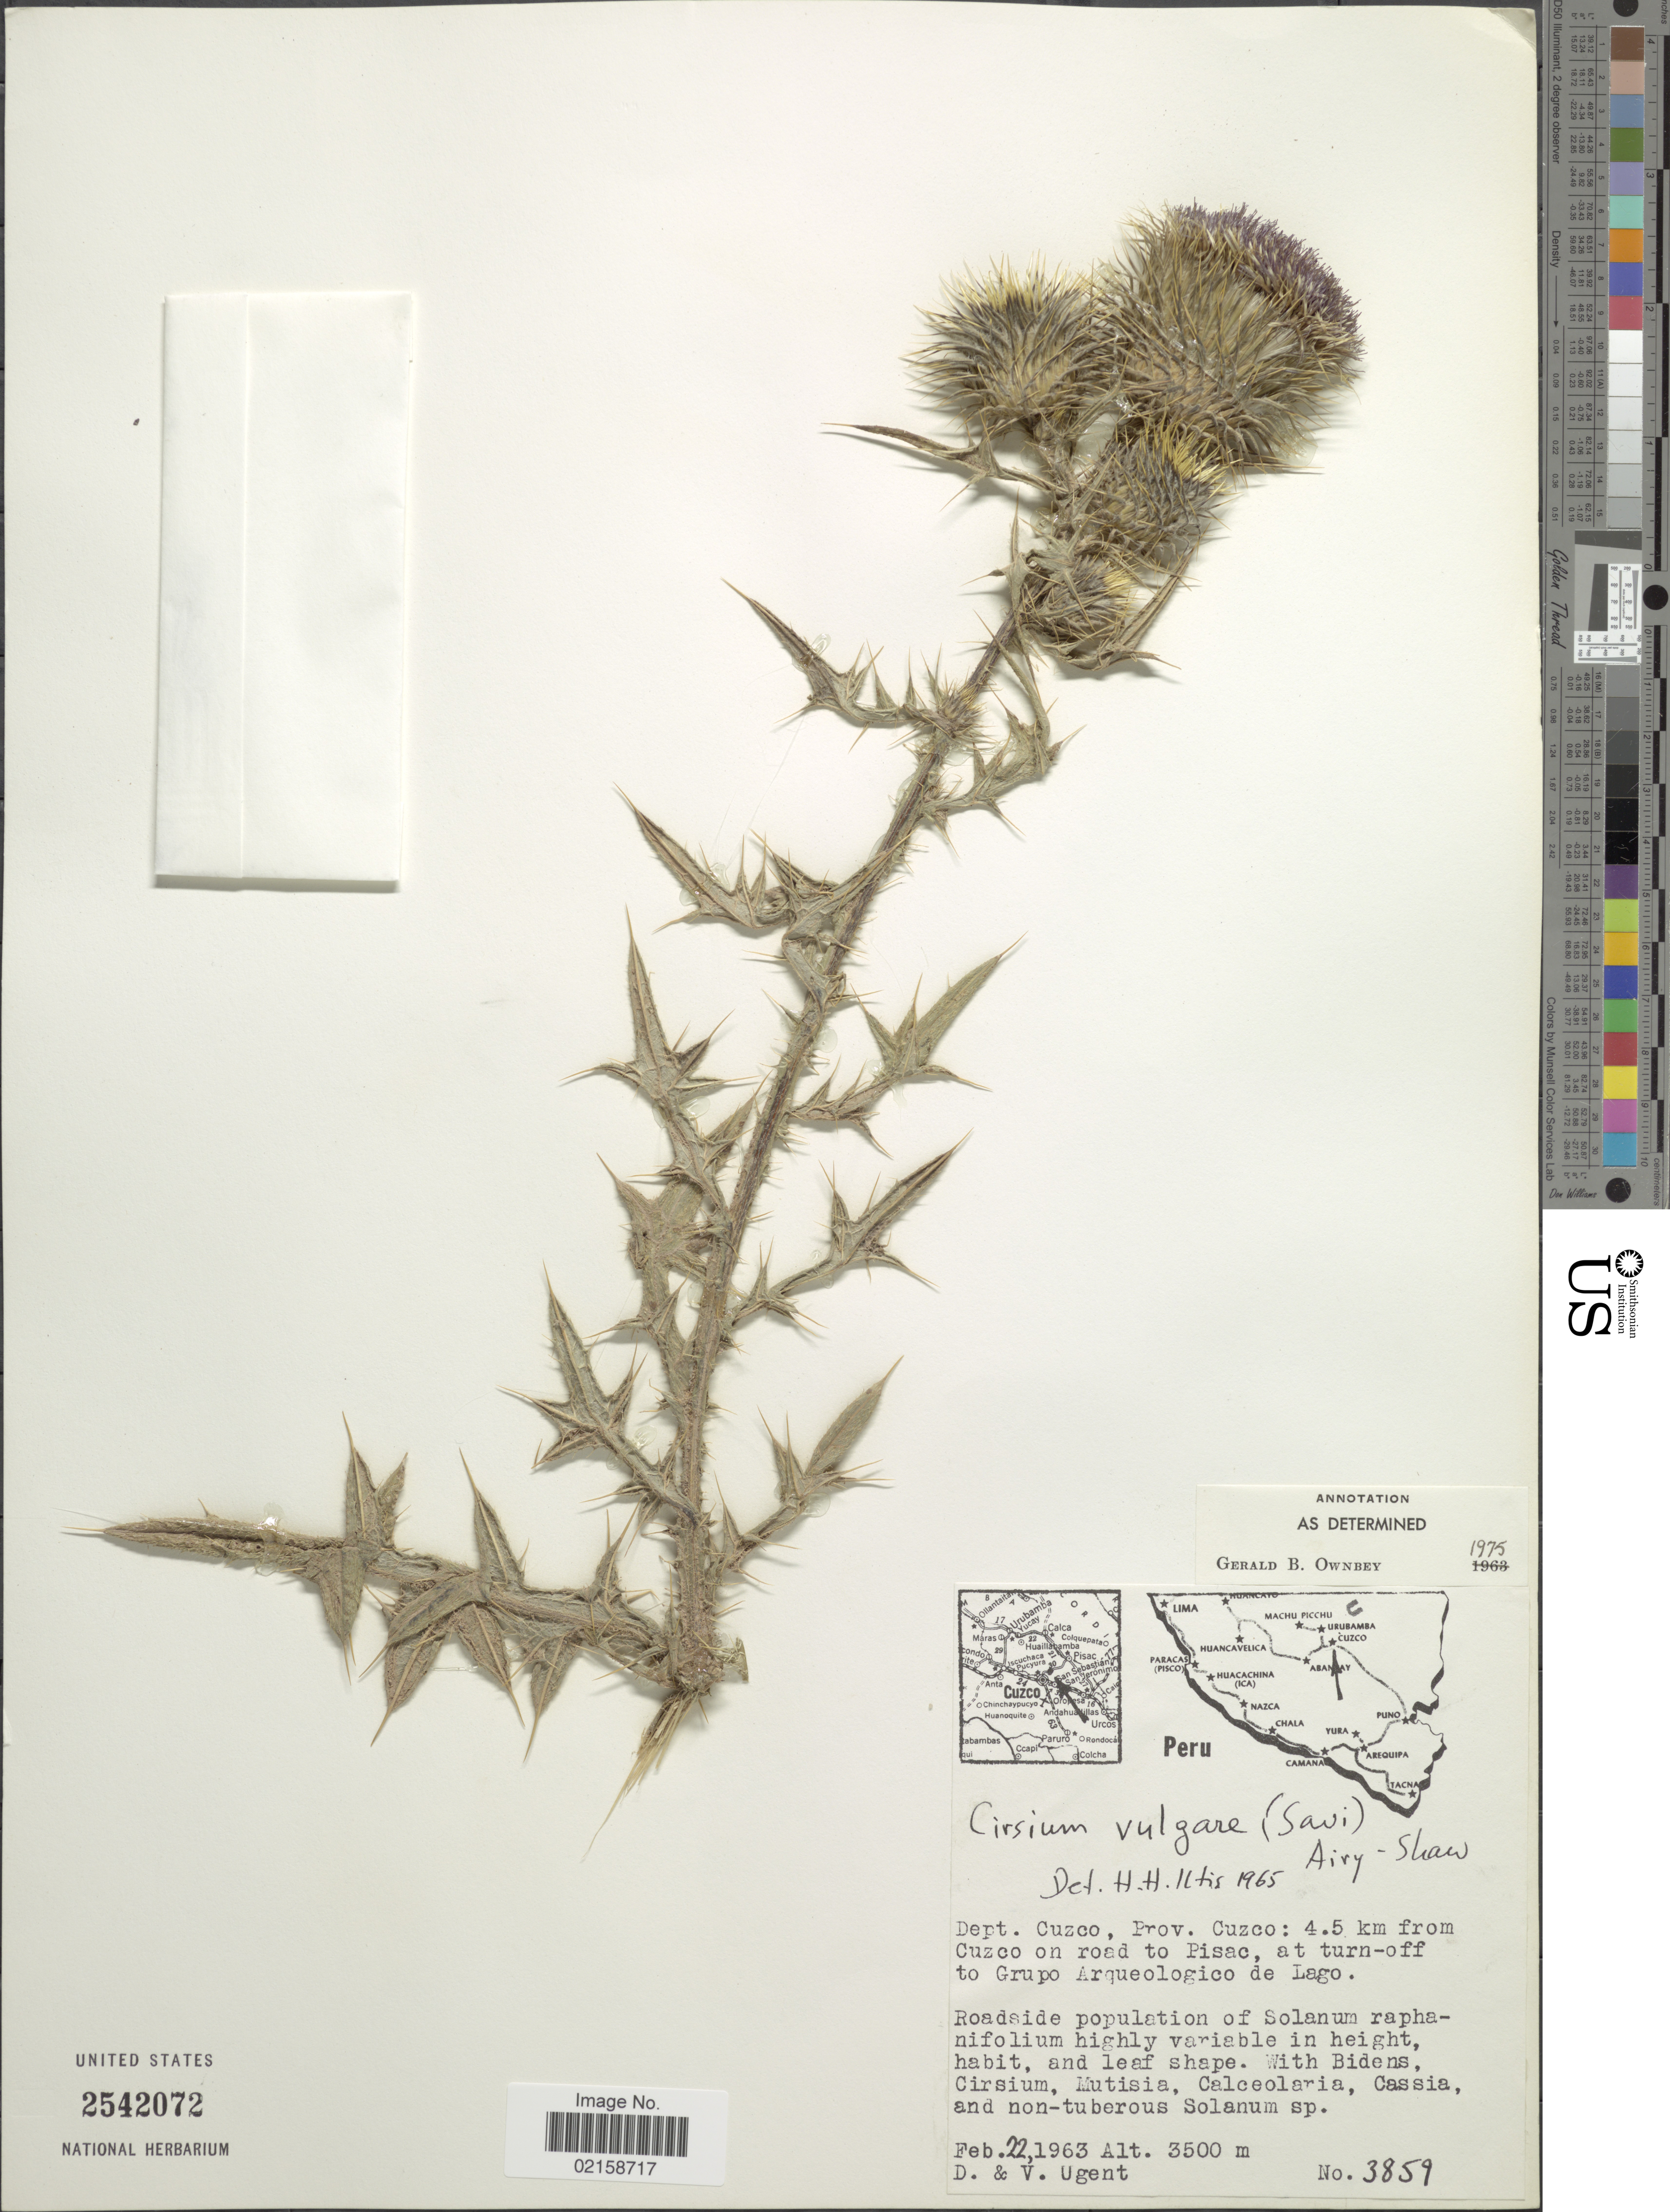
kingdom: Plantae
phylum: Tracheophyta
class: Magnoliopsida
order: Asterales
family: Asteraceae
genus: Cirsium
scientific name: Cirsium vulgare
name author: (Savi) Ten.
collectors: D. Ugent & V. Ugent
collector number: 3859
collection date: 1963-02-22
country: Peru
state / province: Cusco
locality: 4.5 km from Cuzco on road to Pisac, at turn-off to Grupo Arqueológico de Lago, Prov. Cuzco, Dept. Cuzco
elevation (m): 3500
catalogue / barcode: US 2542072